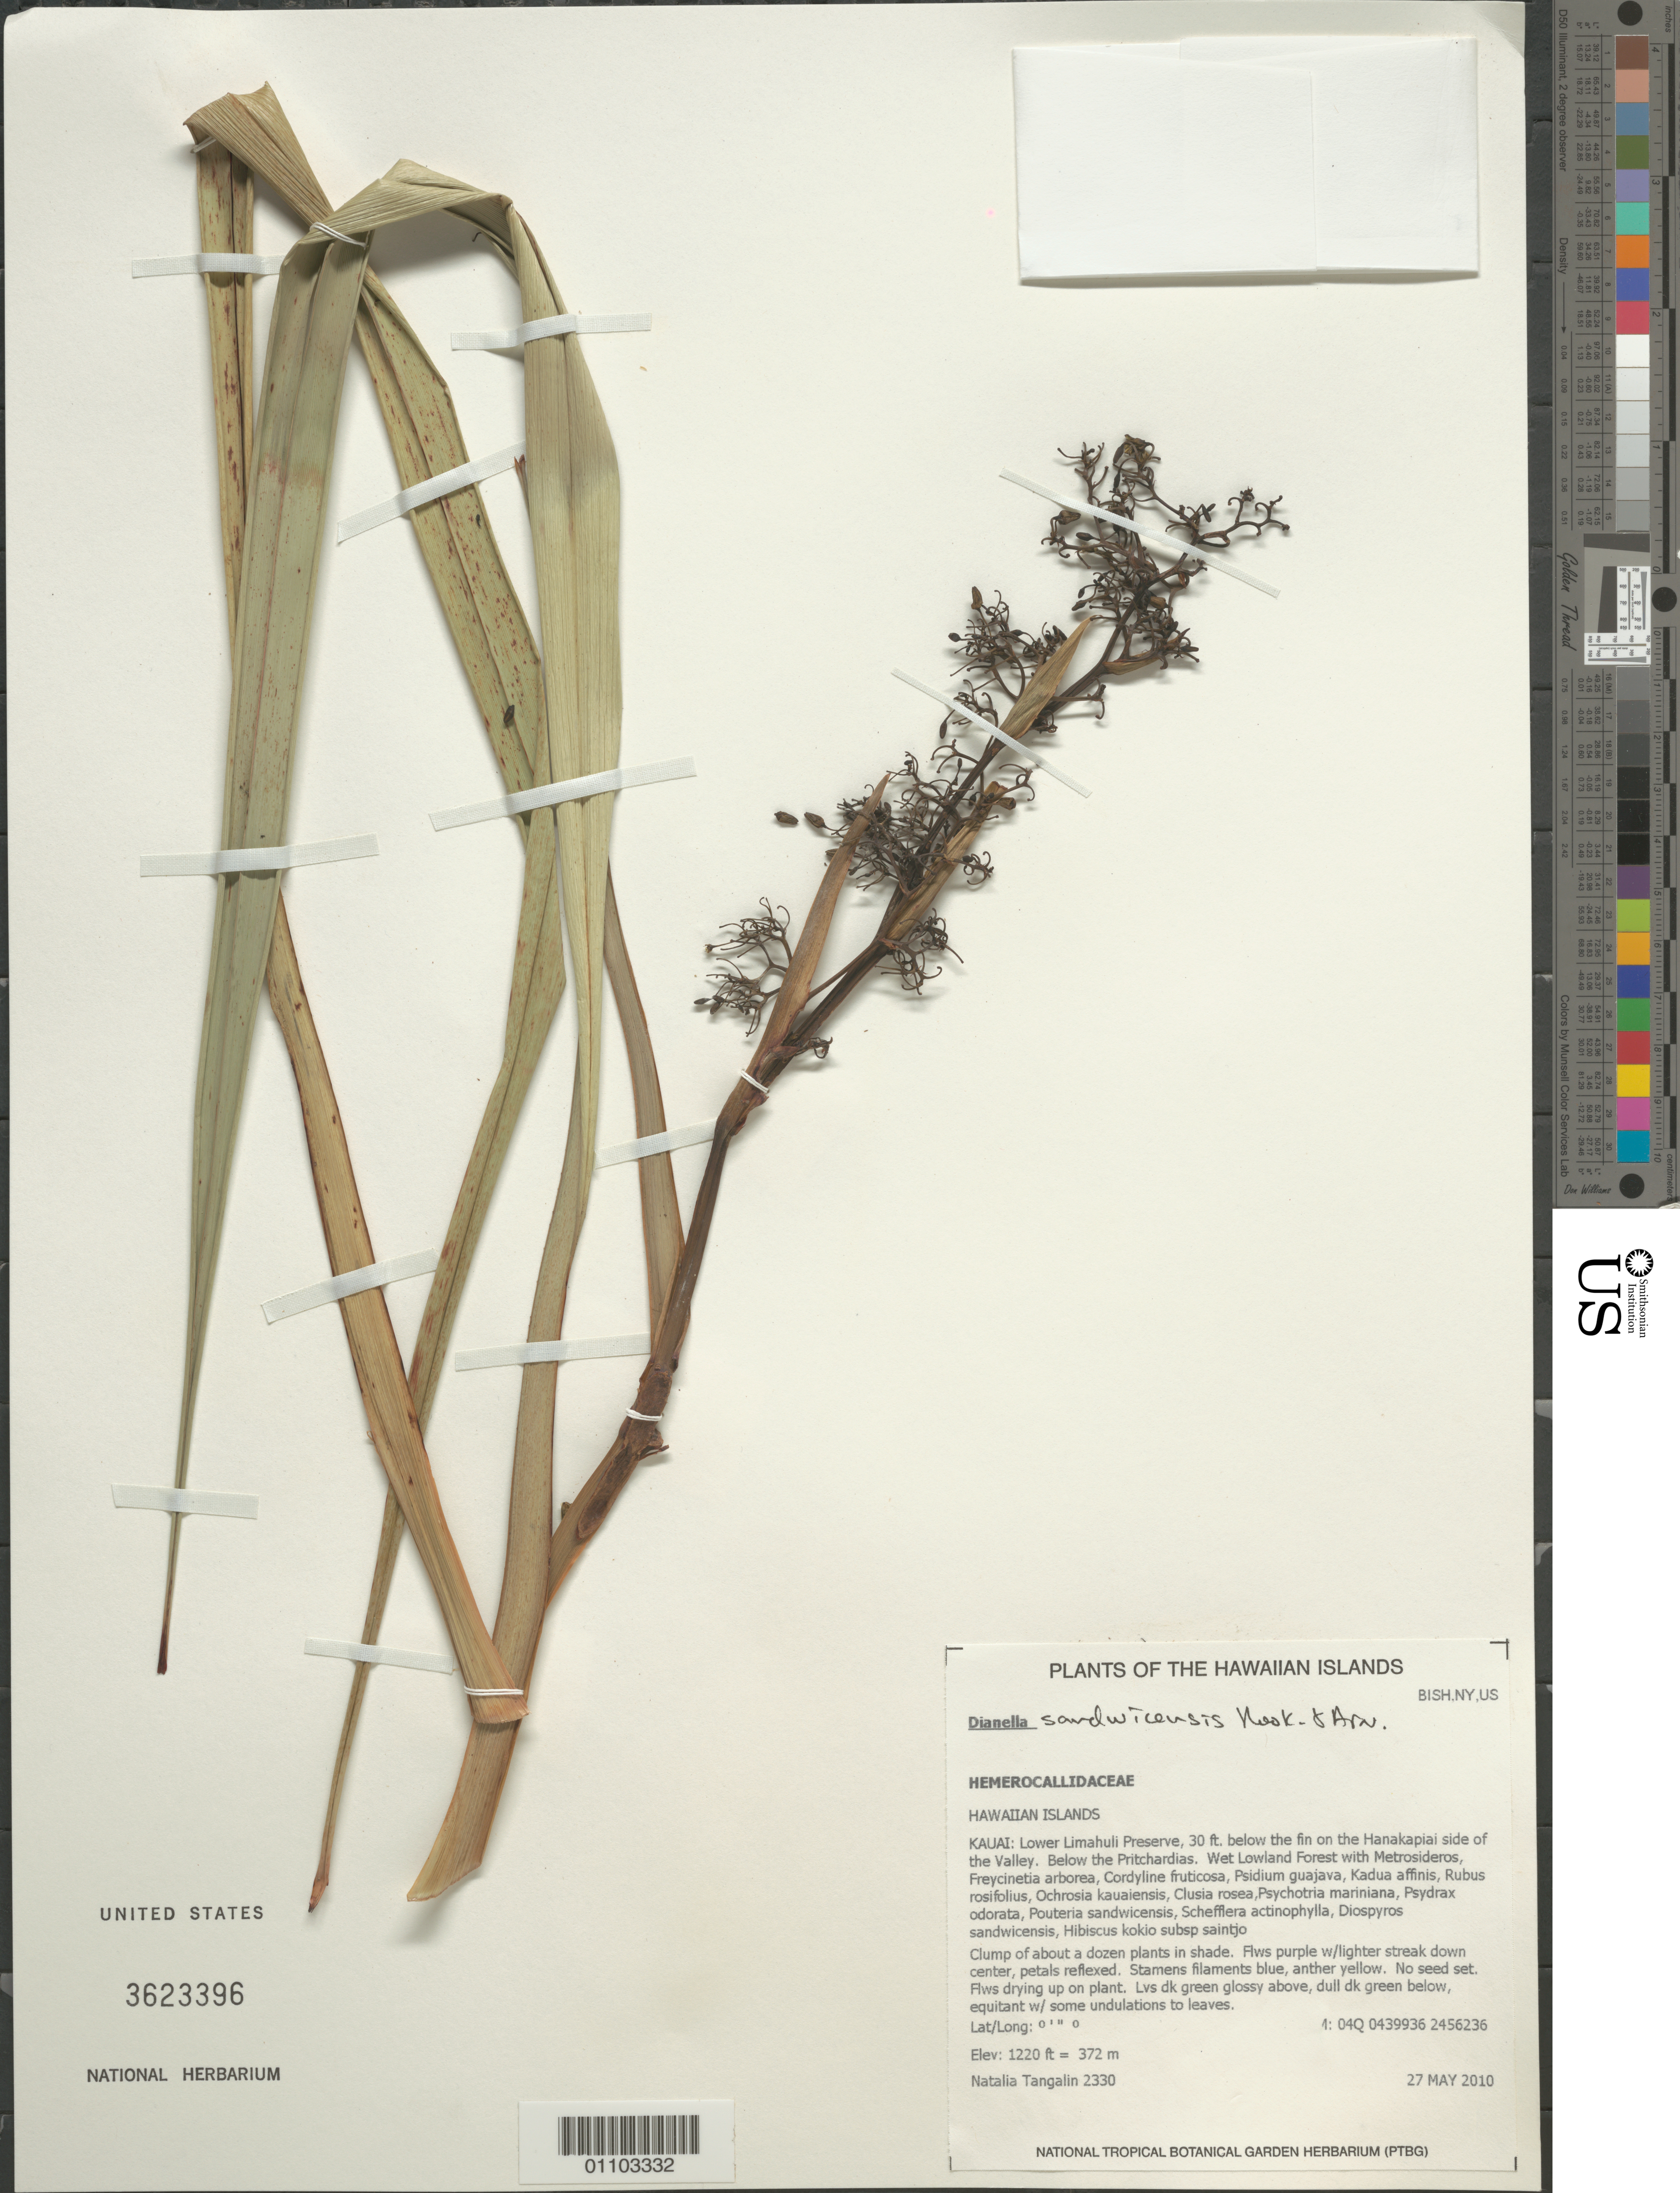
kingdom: Plantae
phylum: Tracheophyta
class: Liliopsida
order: Asparagales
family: Asphodelaceae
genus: Dianella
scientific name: Dianella sandwicensis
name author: Hook. & Arn.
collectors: N. Tangalin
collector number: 2330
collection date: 2010-05-27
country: United States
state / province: Hawaii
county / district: Kauai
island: Kaua'i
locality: Lower Limahuli Preserve, 30 ft. below the fin on the Hanakapiai side of the valley.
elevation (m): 372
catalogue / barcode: US 3623396